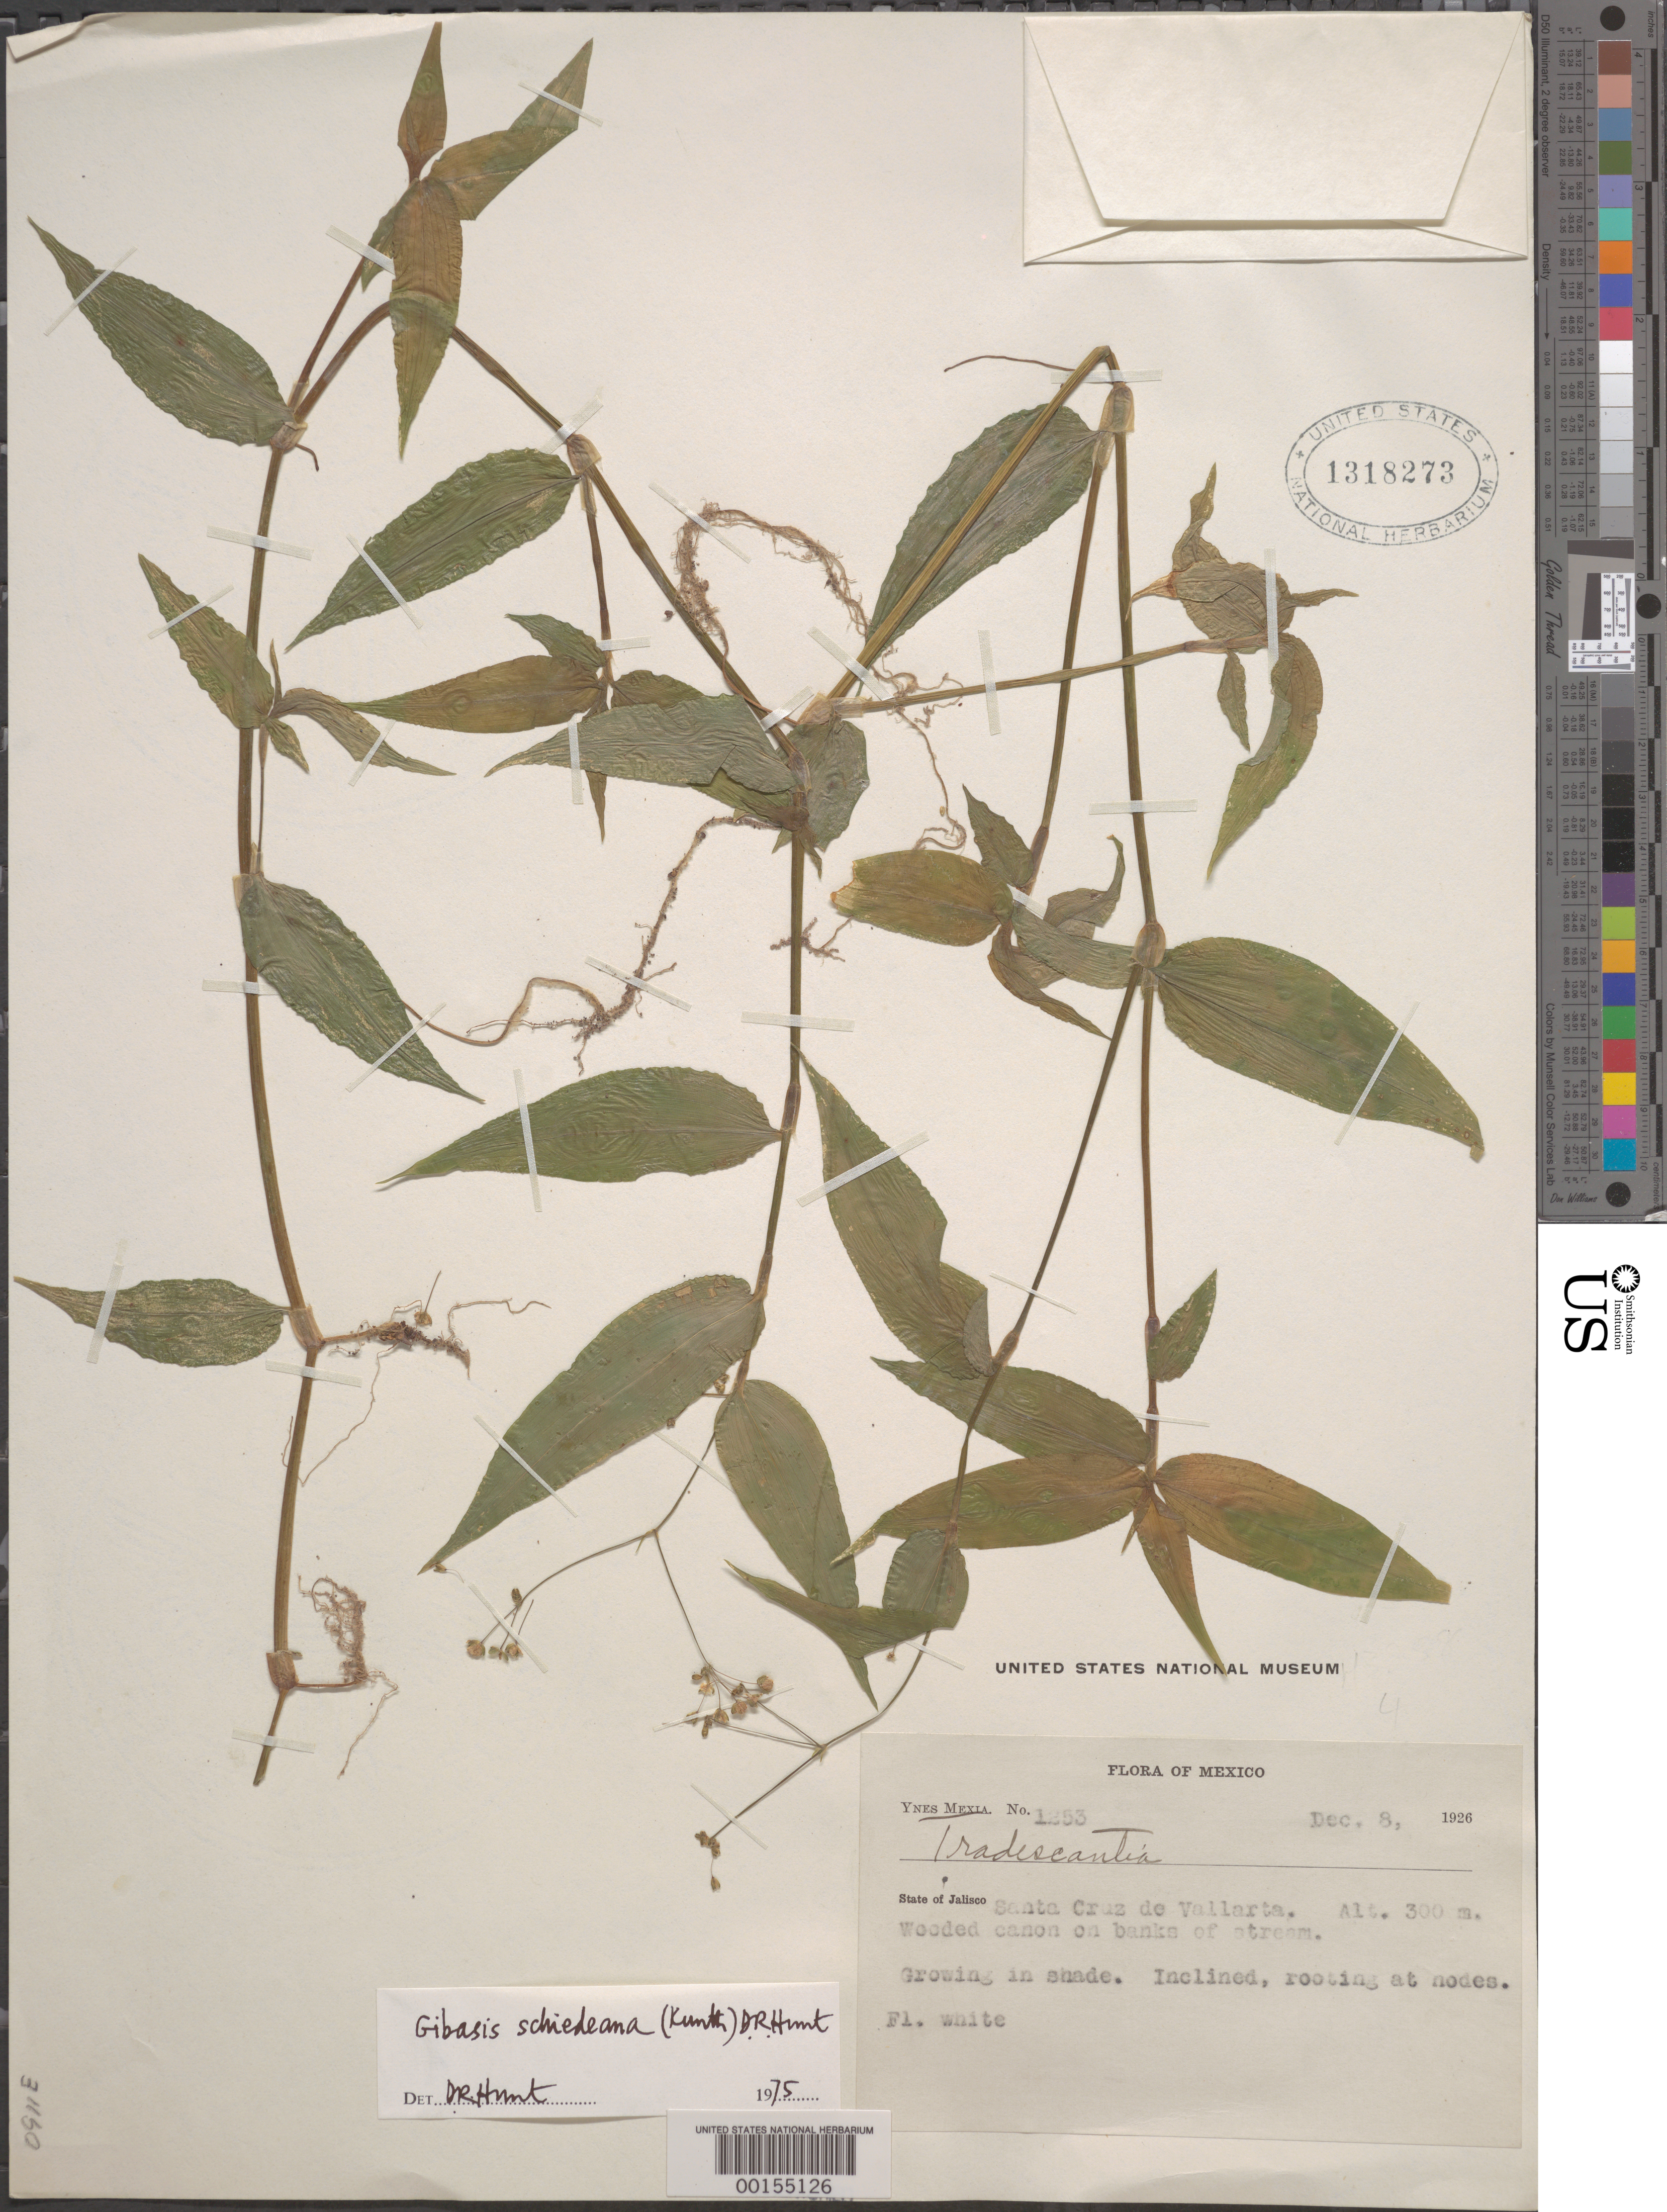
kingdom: Plantae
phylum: Tracheophyta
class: Liliopsida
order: Commelinales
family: Commelinaceae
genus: Gibasis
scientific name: Gibasis pellucida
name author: (M. Martens & Galeotti) D.R. Hunt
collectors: Y. Mexia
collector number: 1253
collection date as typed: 08 Dec 1926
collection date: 1926-12-08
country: Mexico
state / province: Jalisco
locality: Santa Cruz de Vallarta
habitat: Wooded stram banks, shade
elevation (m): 300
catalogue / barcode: US 1318273